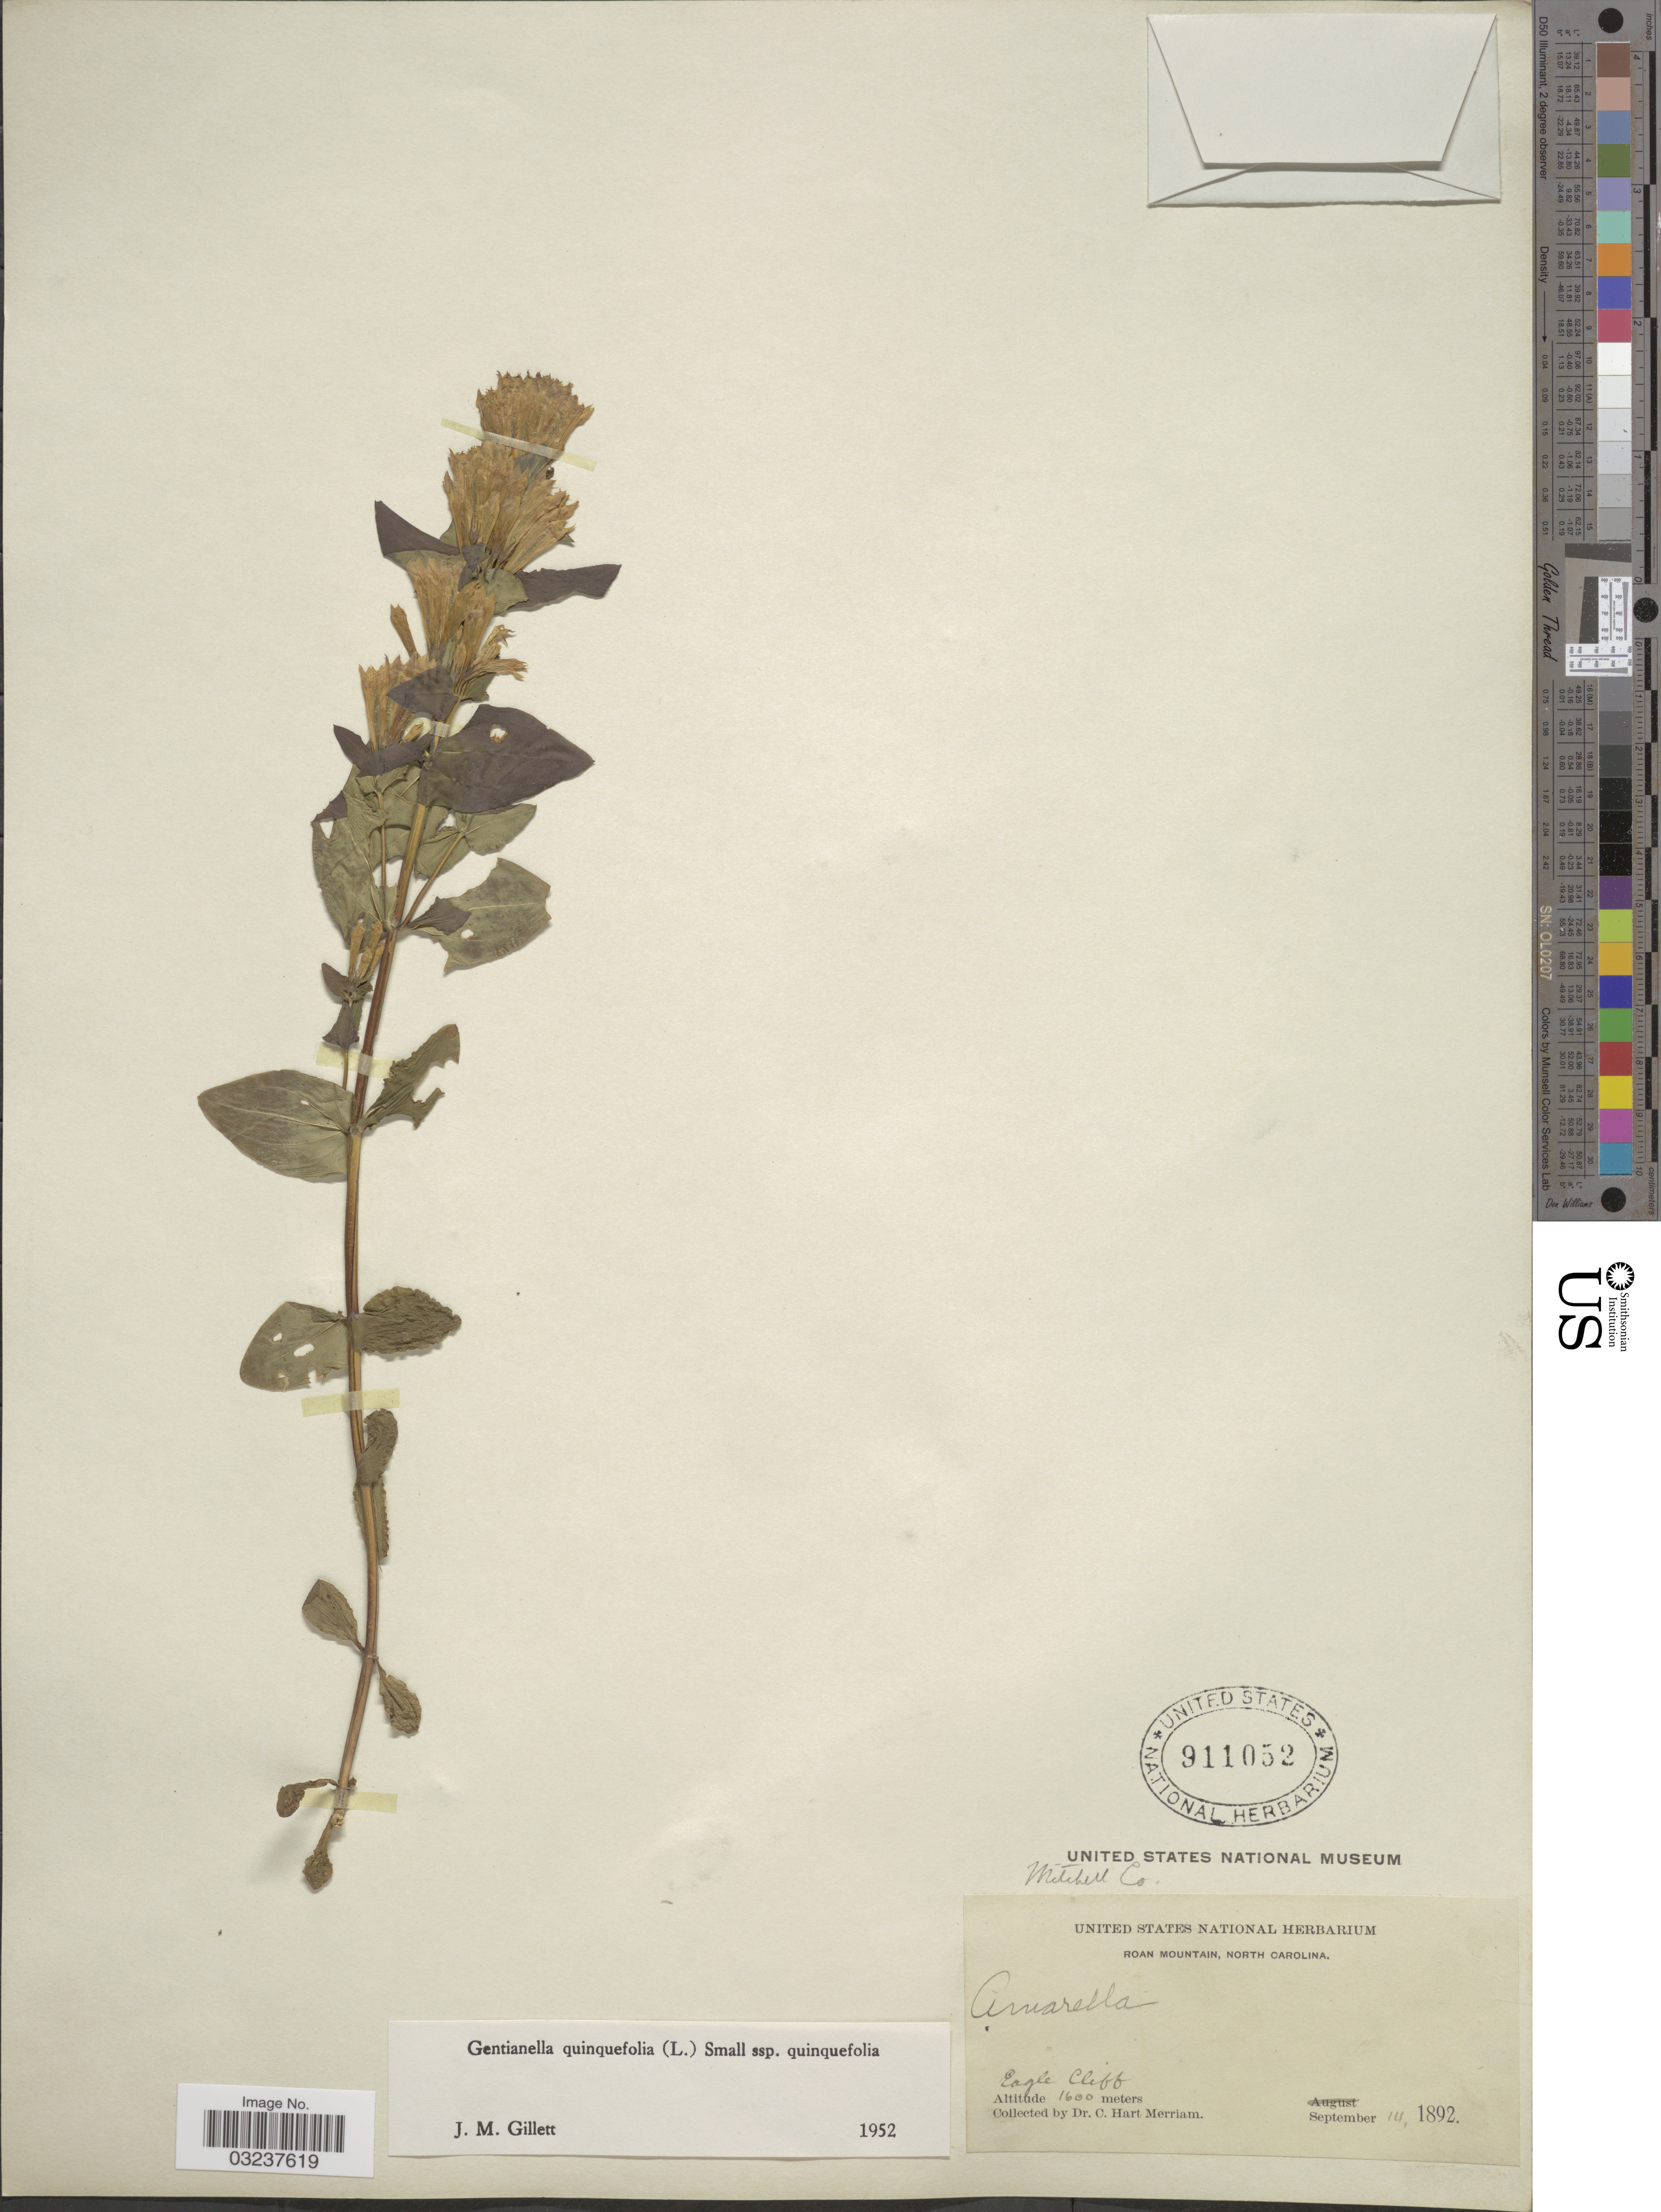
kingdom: Plantae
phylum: Tracheophyta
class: Magnoliopsida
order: Gentianales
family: Gentianaceae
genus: Gentianella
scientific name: Gentianella quinquefolia subsp. quinquefolia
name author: (L.) Small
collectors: C. Merriam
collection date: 1892-09-14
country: United States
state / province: North Carolina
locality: Roan Mountain, Eagle Cliff, Mitchell Co.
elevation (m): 1600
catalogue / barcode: US 911052